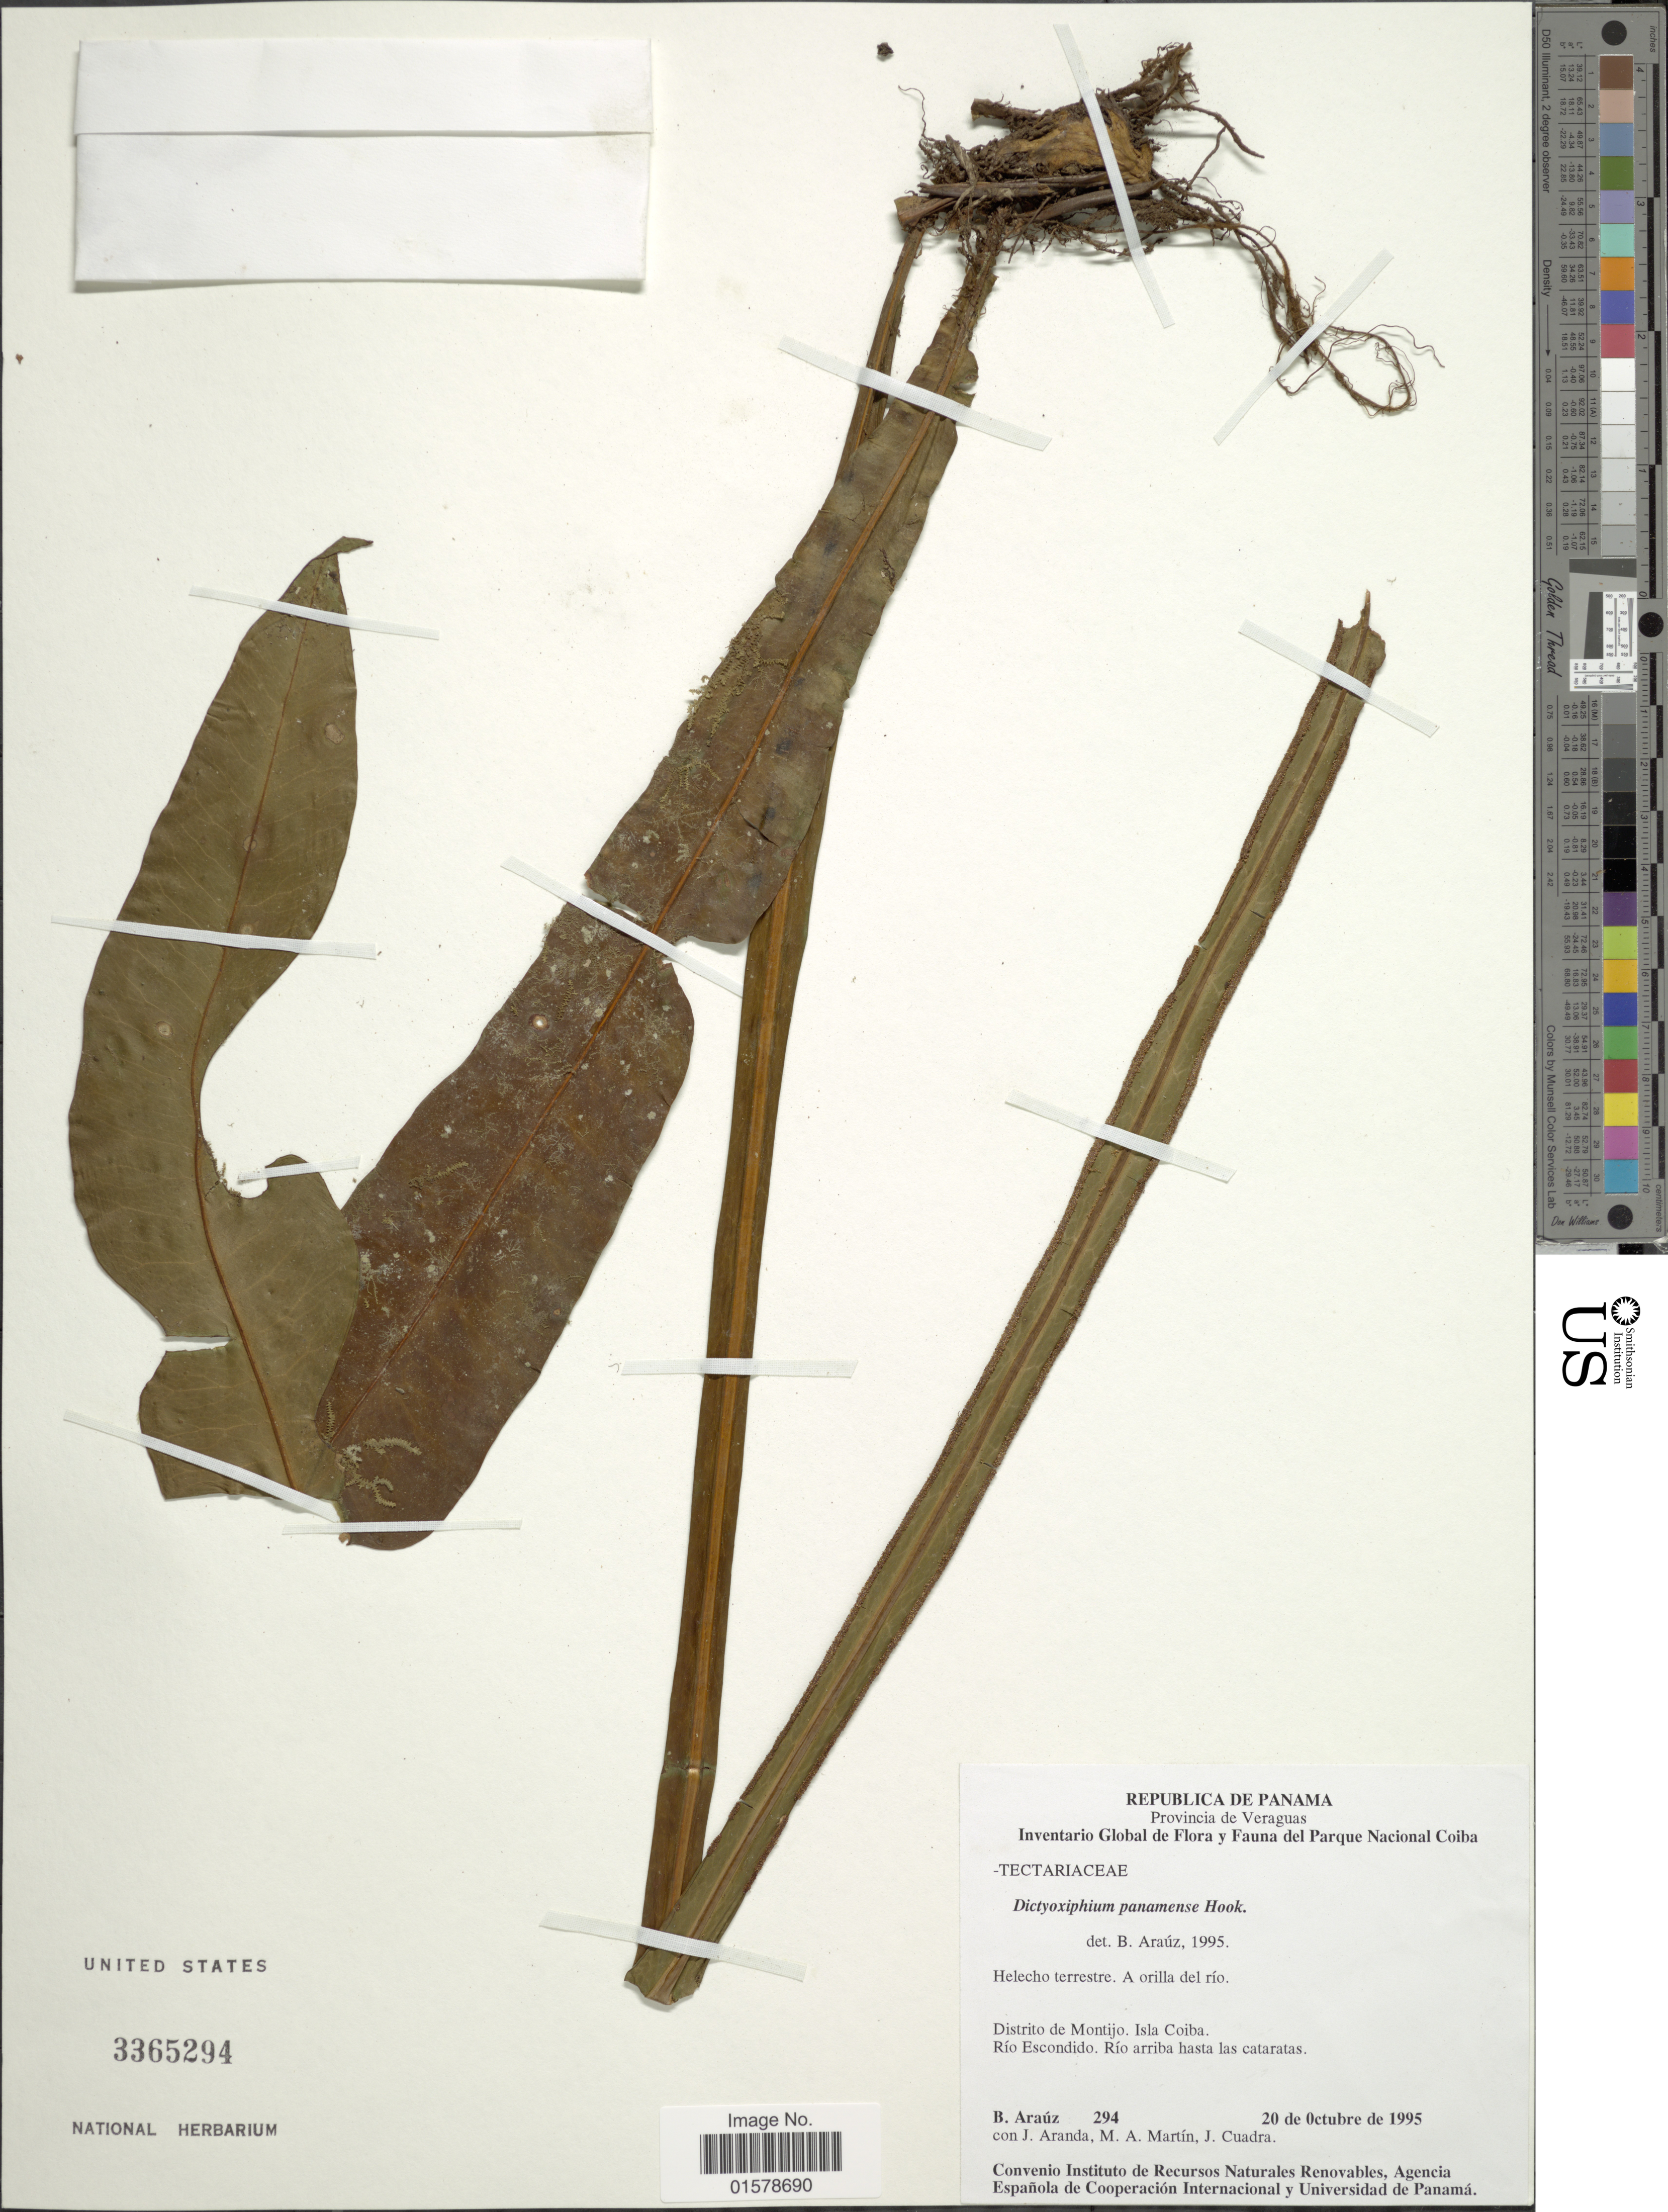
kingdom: Plantae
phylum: Tracheophyta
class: Polypodiopsida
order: Polypodiales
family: Tectariaceae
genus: Tectaria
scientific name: Tectaria panamensis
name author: (Hook.) R.M. Tryon & A.F. Tryon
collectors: B. Araúz, J. Aranda, M. A. Martin & J. Cuadra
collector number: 294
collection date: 1995-10-20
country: Panama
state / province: Veraguas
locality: Republica de Panama, Provincia de Veraguas. Distrito de Montijo. Isla Coiba. Rio Escondido. Rio arriva hasta las cataratas.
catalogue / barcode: US 3365294